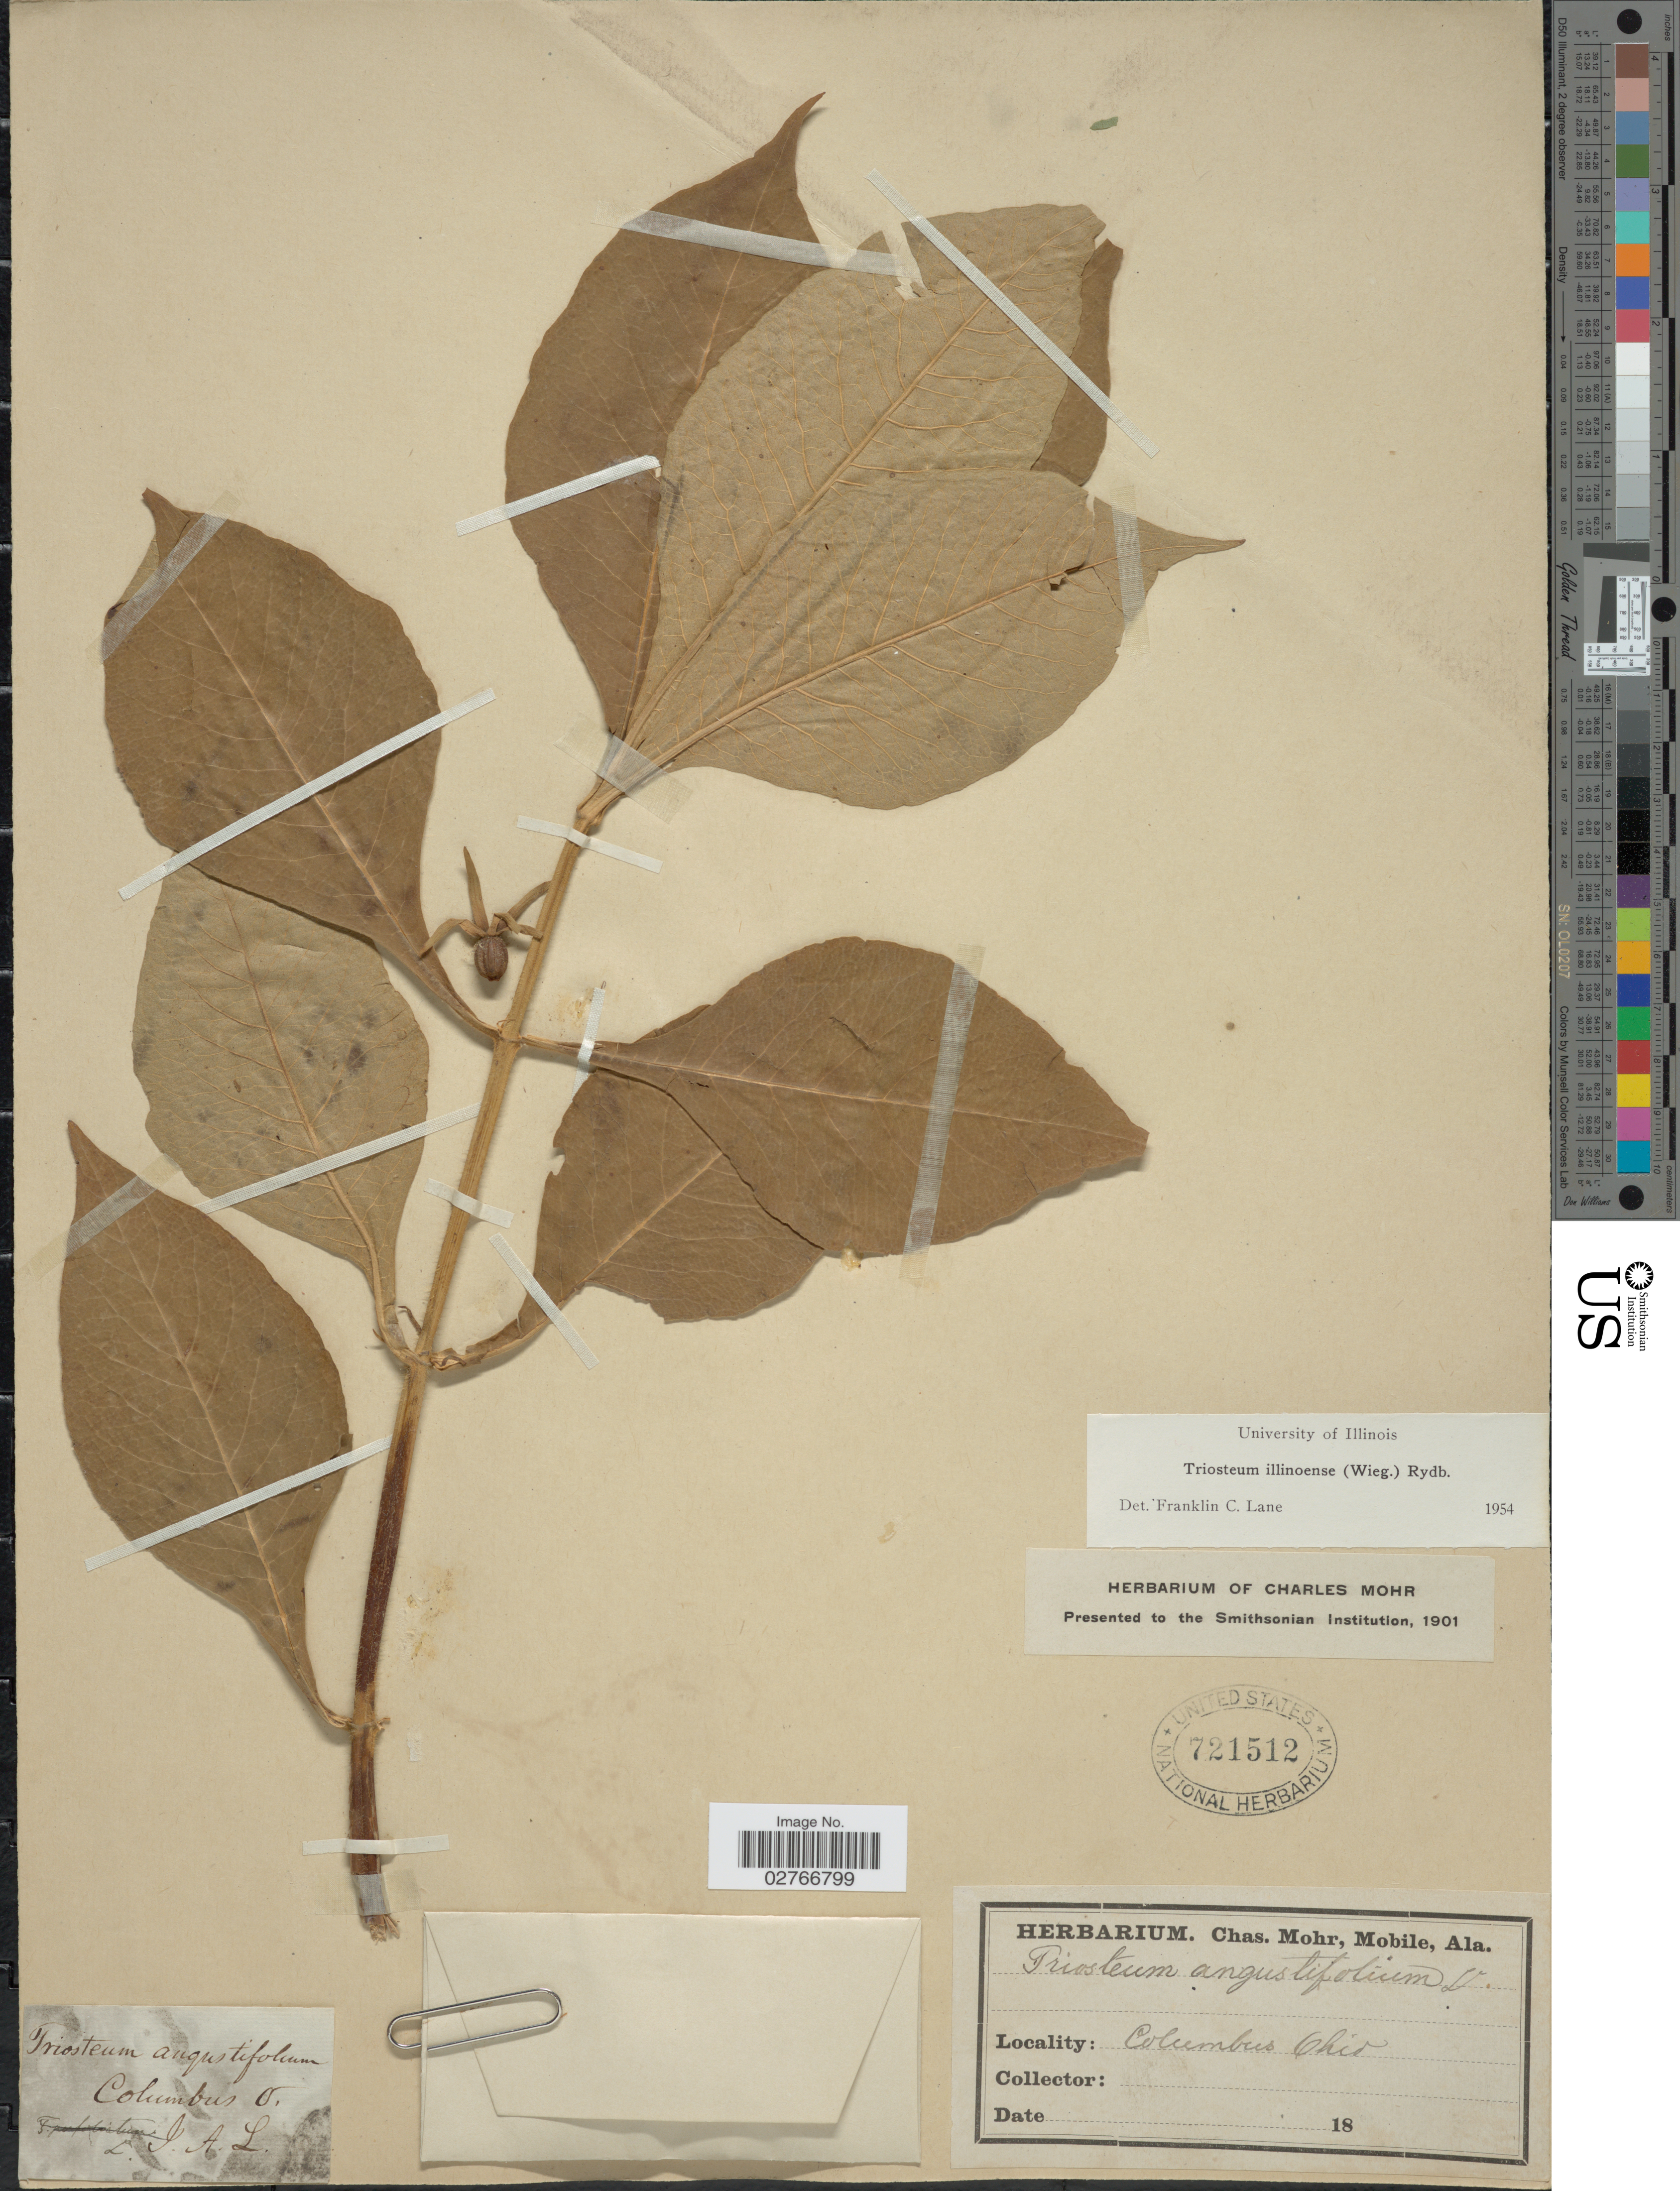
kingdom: Plantae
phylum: Tracheophyta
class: Magnoliopsida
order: Dipsacales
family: Caprifoliaceae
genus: Triosteum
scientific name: Triosteum illinoense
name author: (Wiegand) Rydb.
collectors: J. A. L.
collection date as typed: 18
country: United States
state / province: Ohio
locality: Columbus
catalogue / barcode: US 721512